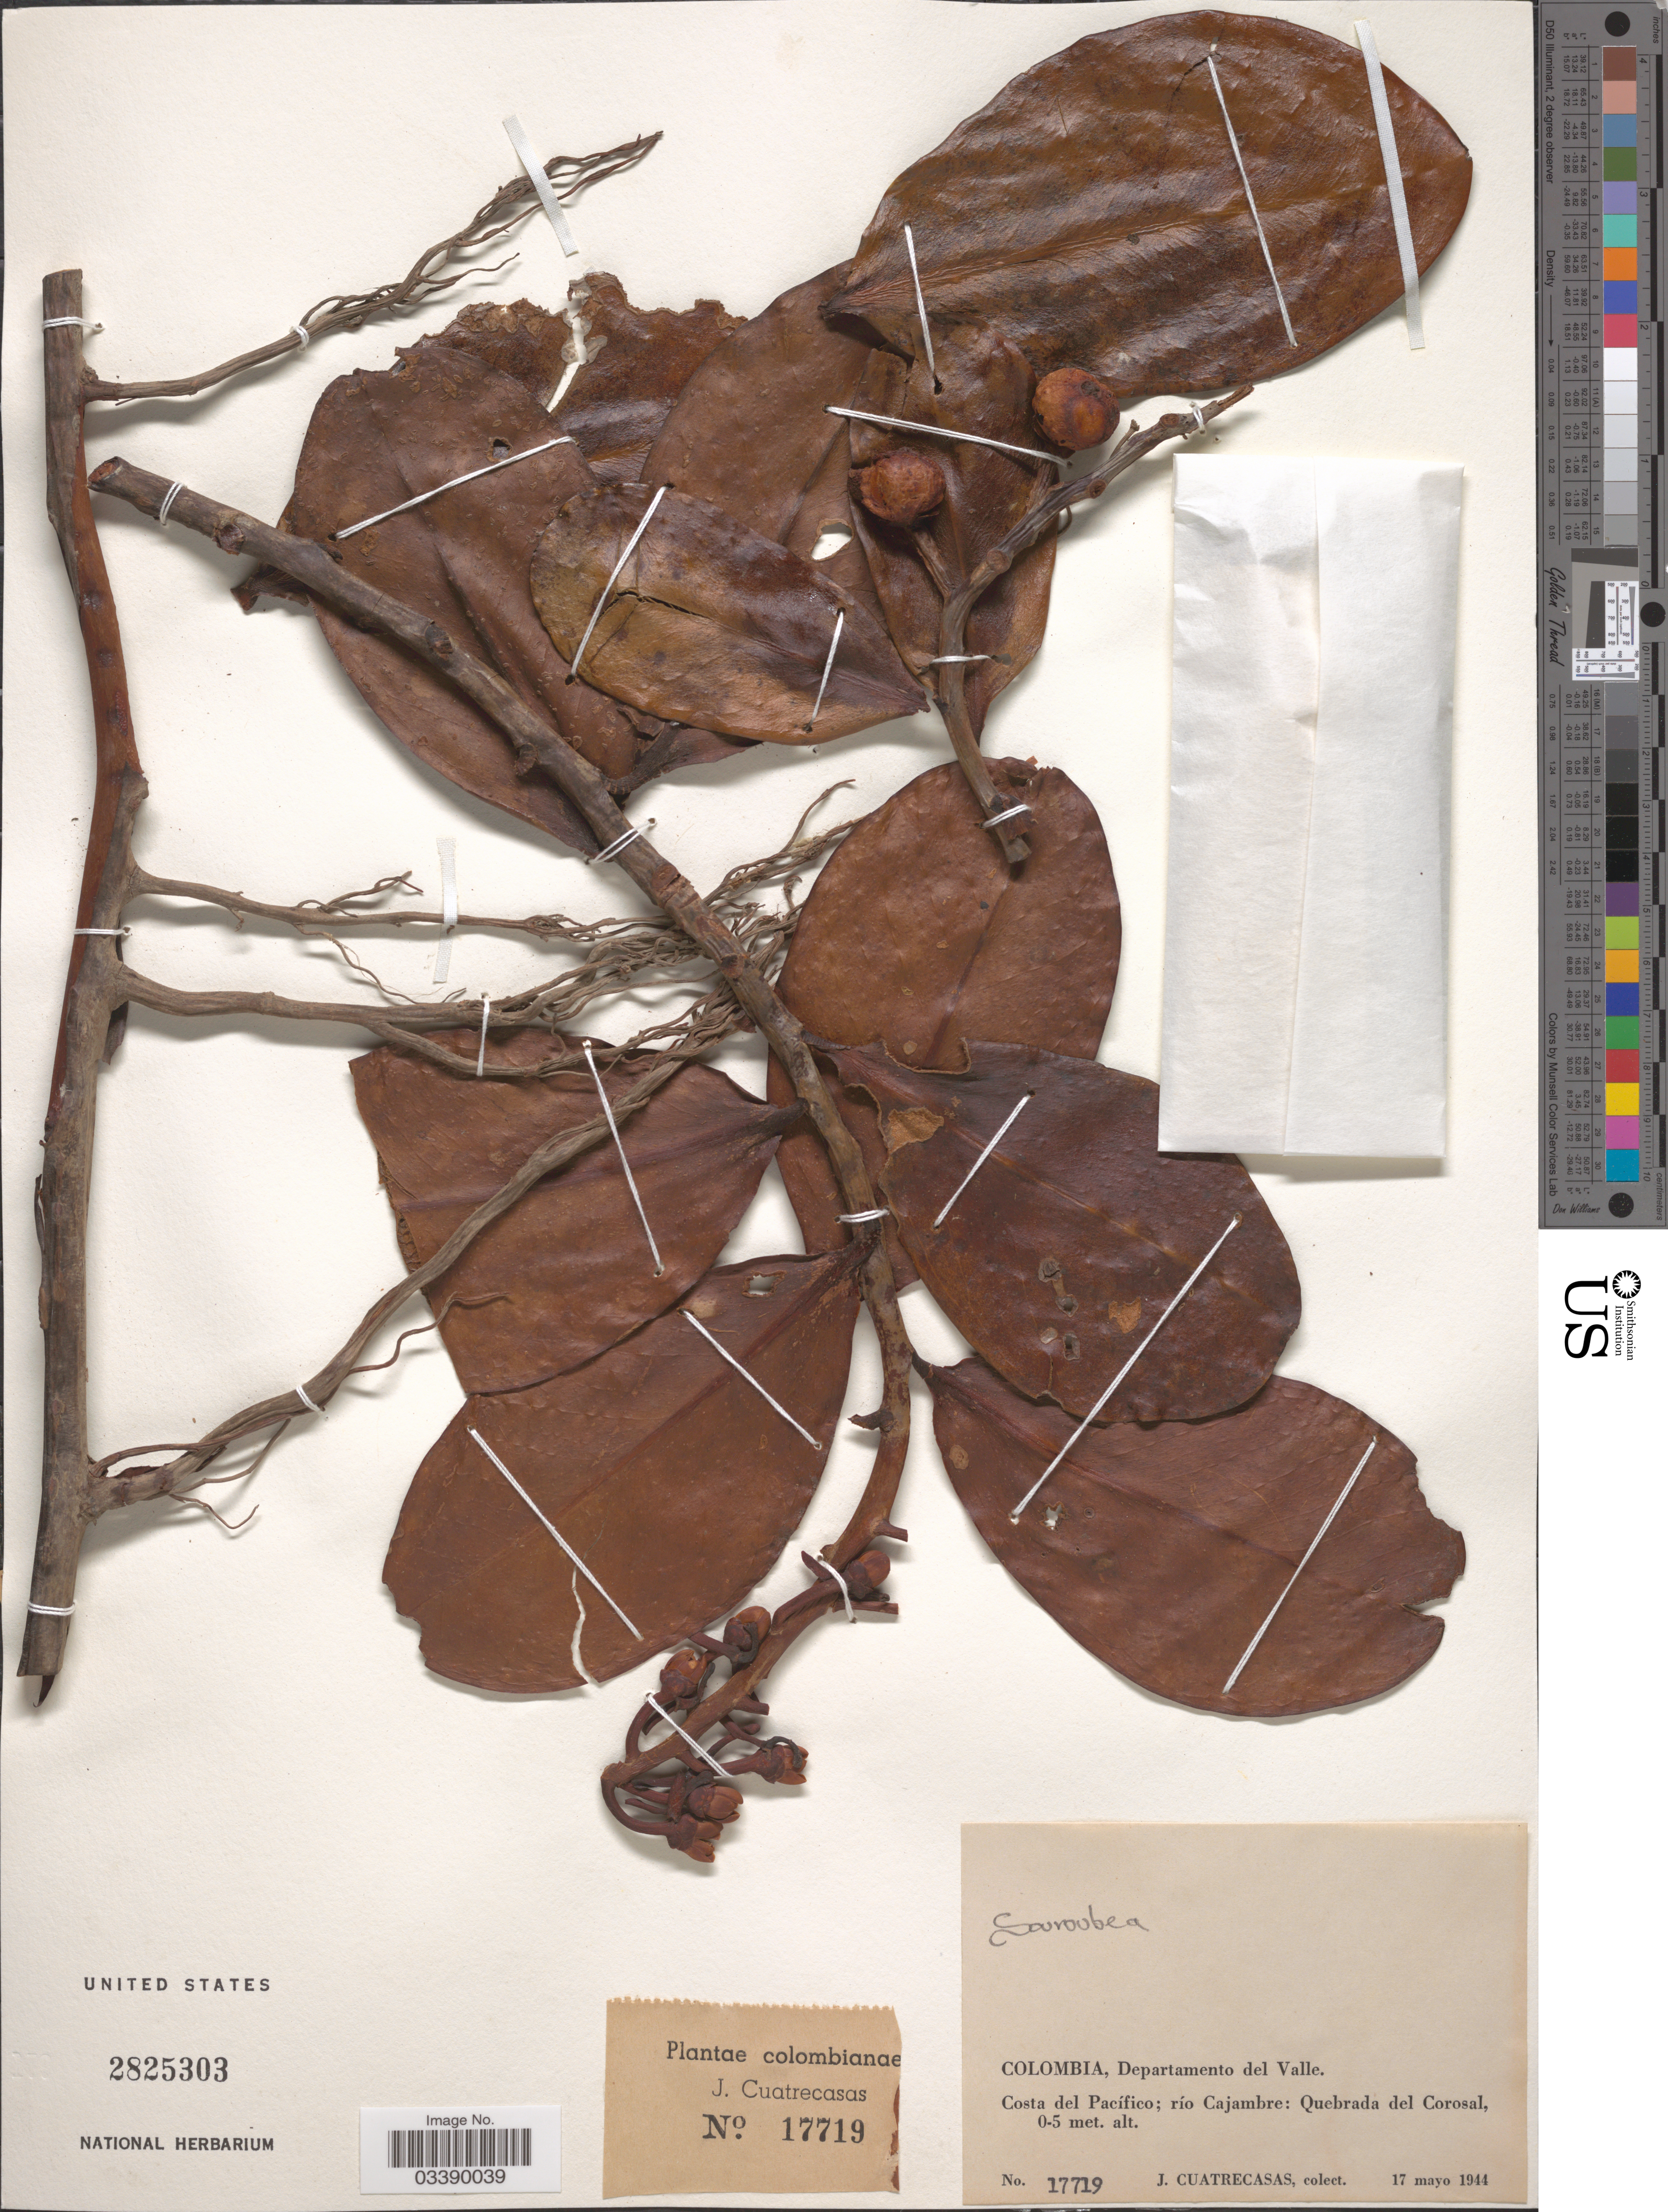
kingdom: Plantae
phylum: Tracheophyta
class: Magnoliopsida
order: Ericales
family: Marcgraviaceae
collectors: J. Cuatrecasas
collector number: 17719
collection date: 1944-05-17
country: Colombia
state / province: Valle del Cauca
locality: Departamento del Valle. Costa del Pacífico; río Cajambre: Quebrada del Corosal.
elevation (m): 0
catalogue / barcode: US 2825303